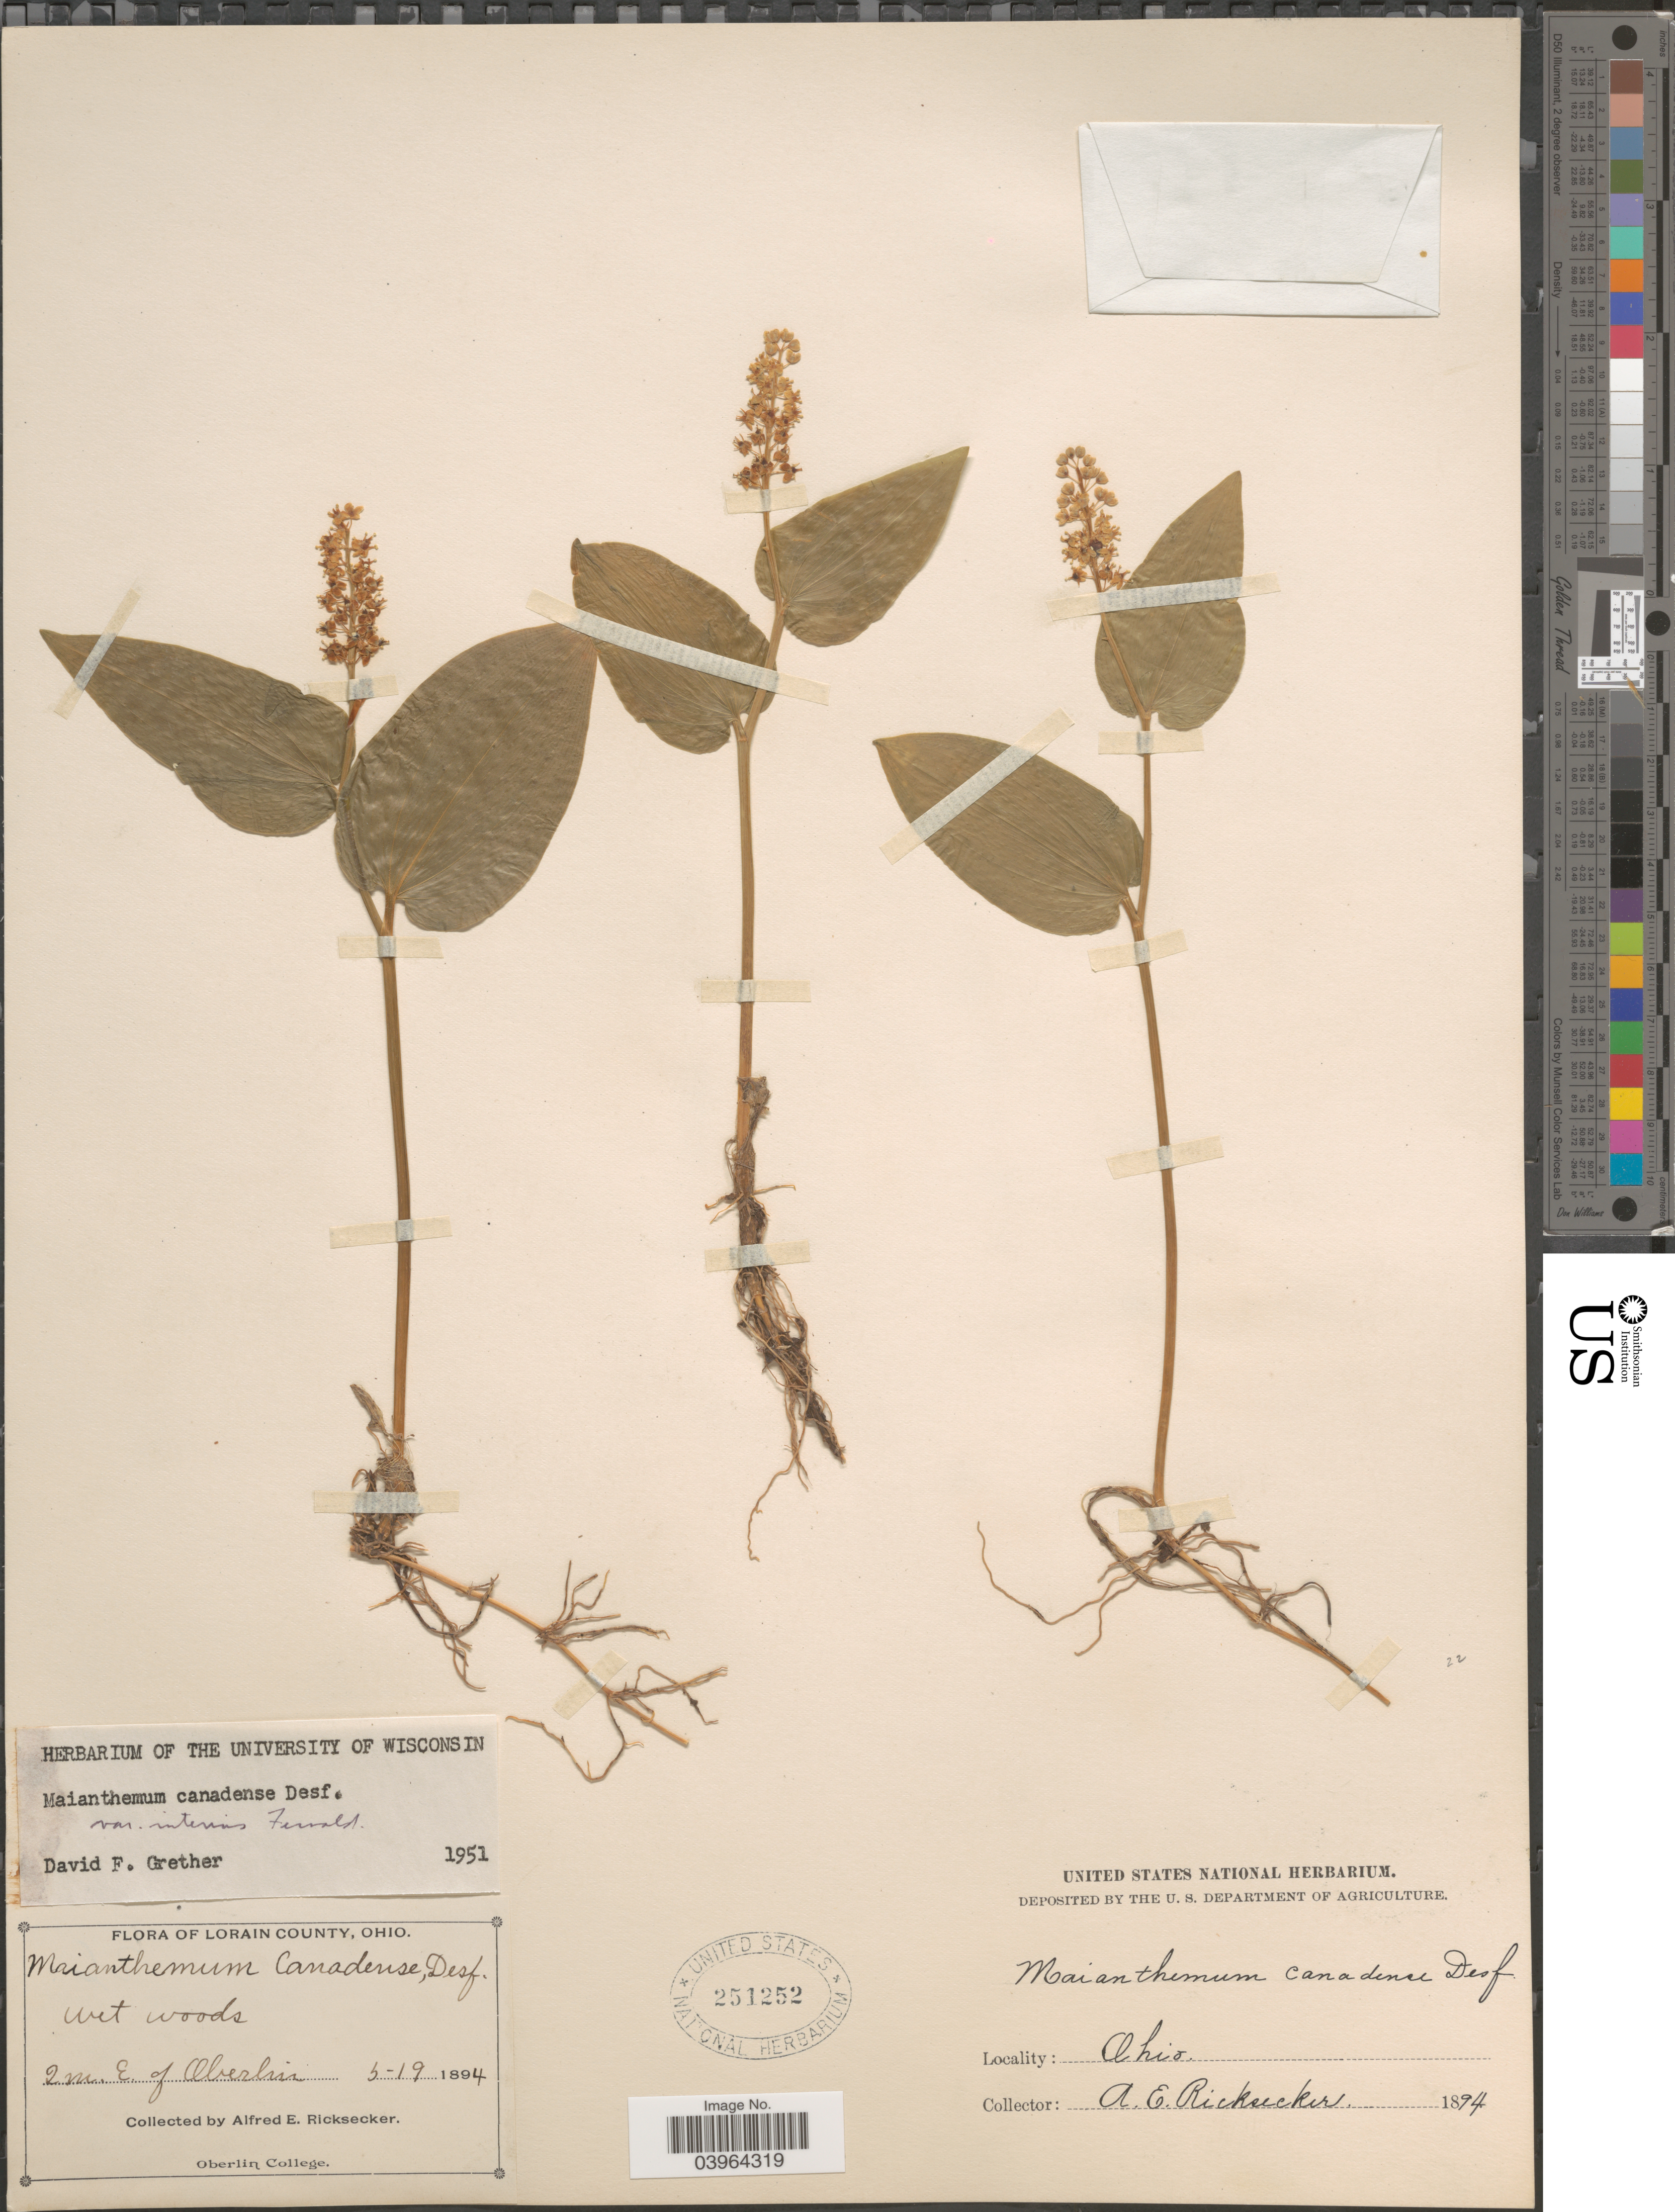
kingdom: Plantae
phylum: Tracheophyta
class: Liliopsida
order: Asparagales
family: Asparagaceae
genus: Maianthemum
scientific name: Maianthemum canadense var. interius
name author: Fernald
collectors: A. E. Ricksecker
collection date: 1894-05-19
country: United States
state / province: Ohio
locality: Lorain County. 2 m. E of Oberlin.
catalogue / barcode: US 251252